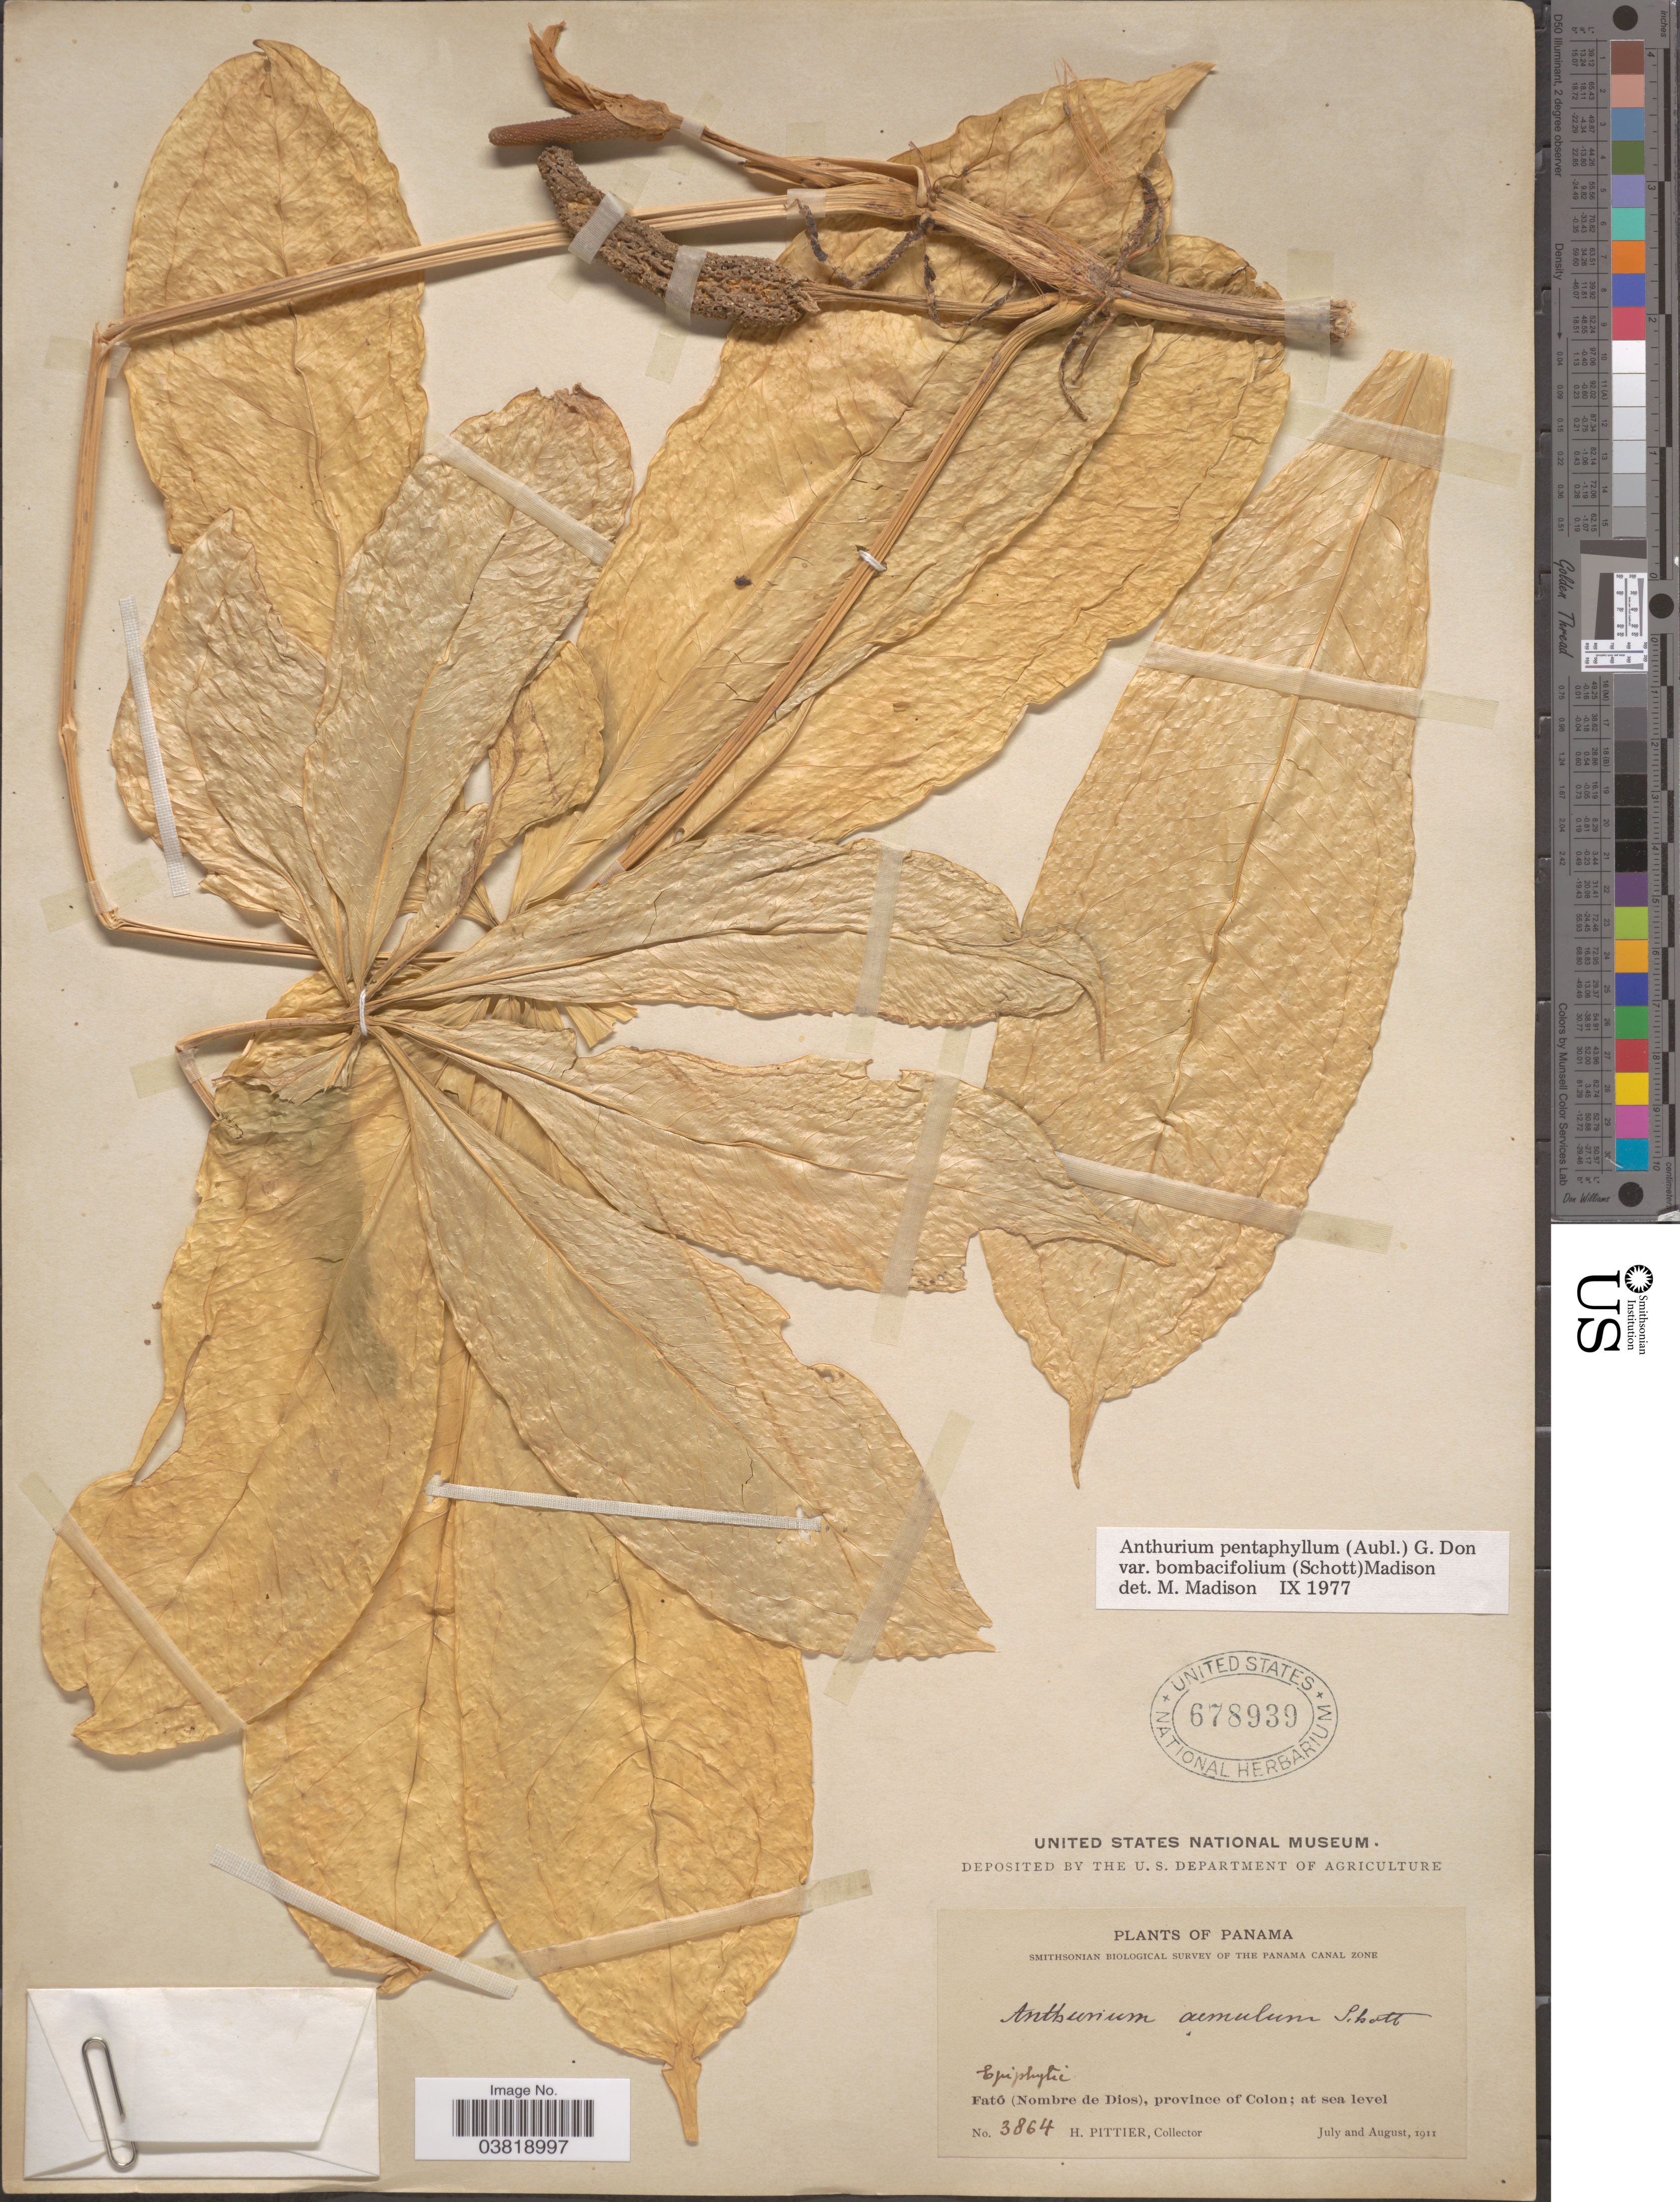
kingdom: Plantae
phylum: Tracheophyta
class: Liliopsida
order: Alismatales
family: Araceae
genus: Anthurium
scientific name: Anthurium pentaphyllum var. bombacifolium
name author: (Schott) Madison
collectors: H. F. Pittier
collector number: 3864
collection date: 1911-07/1911-08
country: Panama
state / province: Colón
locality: The Panama Canal Zone. Fató (Nombre de Dios).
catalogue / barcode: US 678939